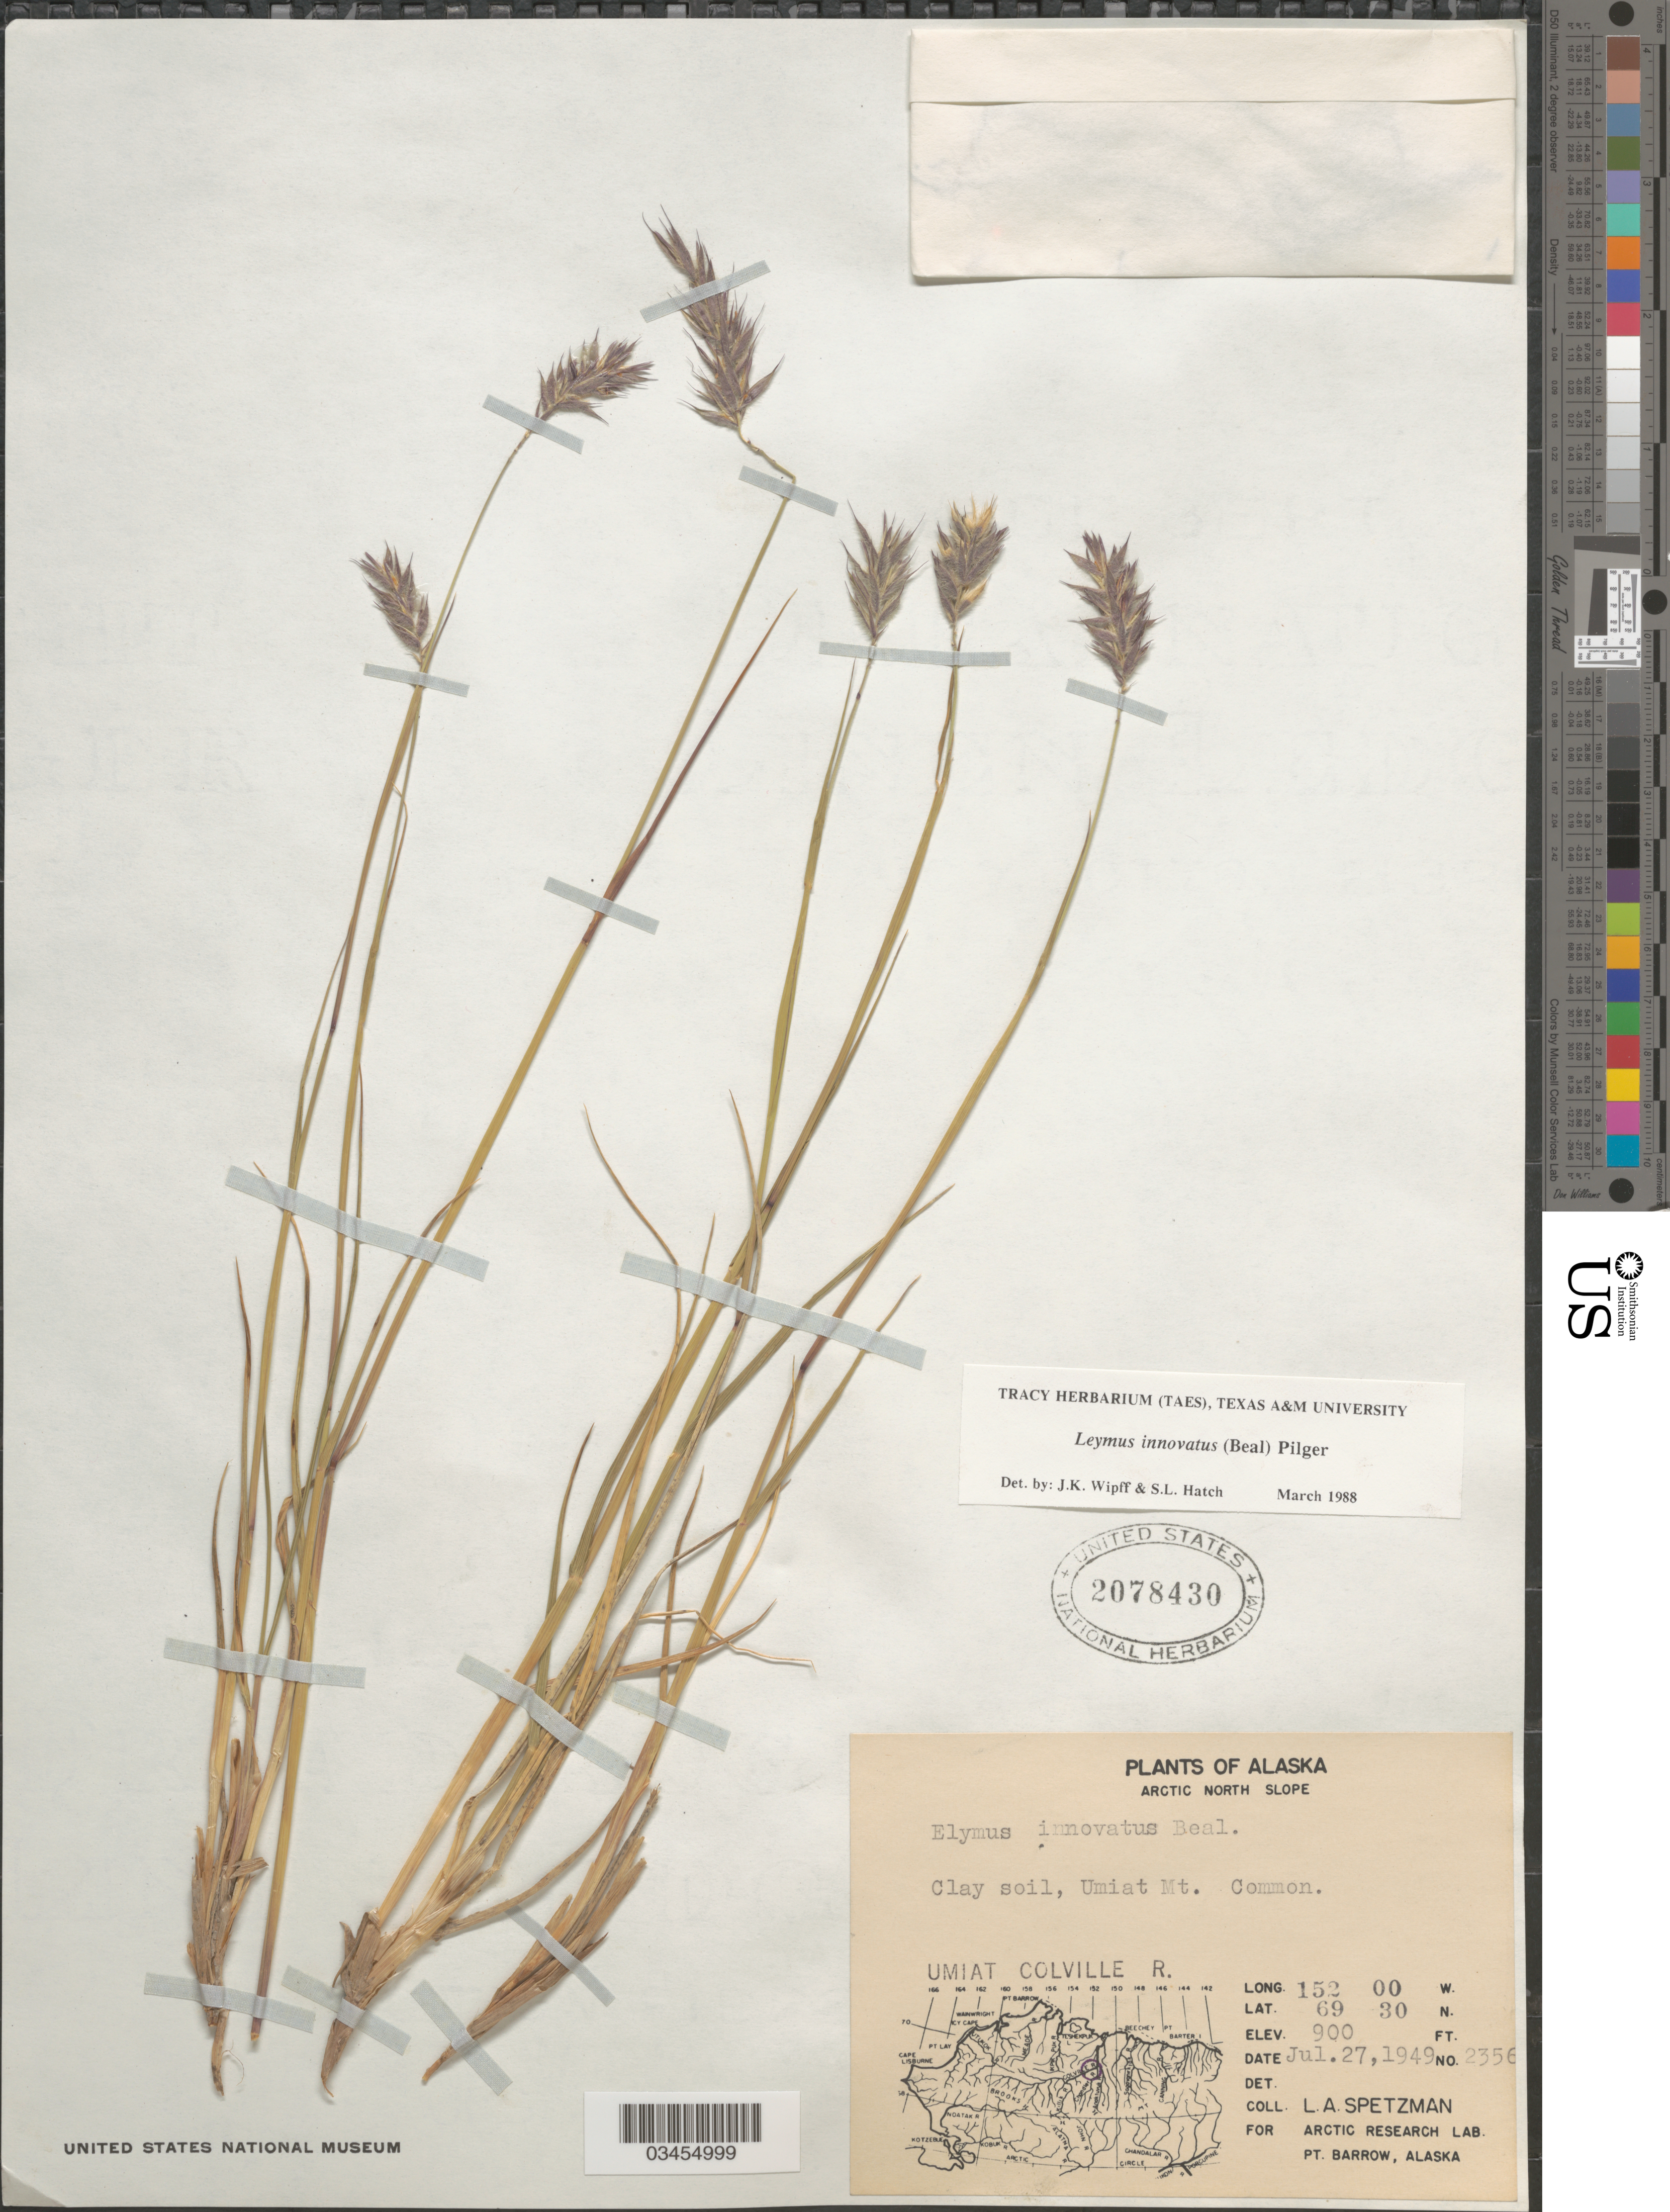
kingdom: Plantae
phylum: Tracheophyta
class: Liliopsida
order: Poales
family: Poaceae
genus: Leymus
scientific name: Leymus innovatus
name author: (W.J. Beal) Pilg.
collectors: L. Spetzman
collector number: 2356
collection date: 1949-07-27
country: United States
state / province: Alaska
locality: Arctic North Slope. Clay soil, Umiat Mt. Common. Umiat Colville R.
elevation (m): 274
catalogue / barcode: US 2078430